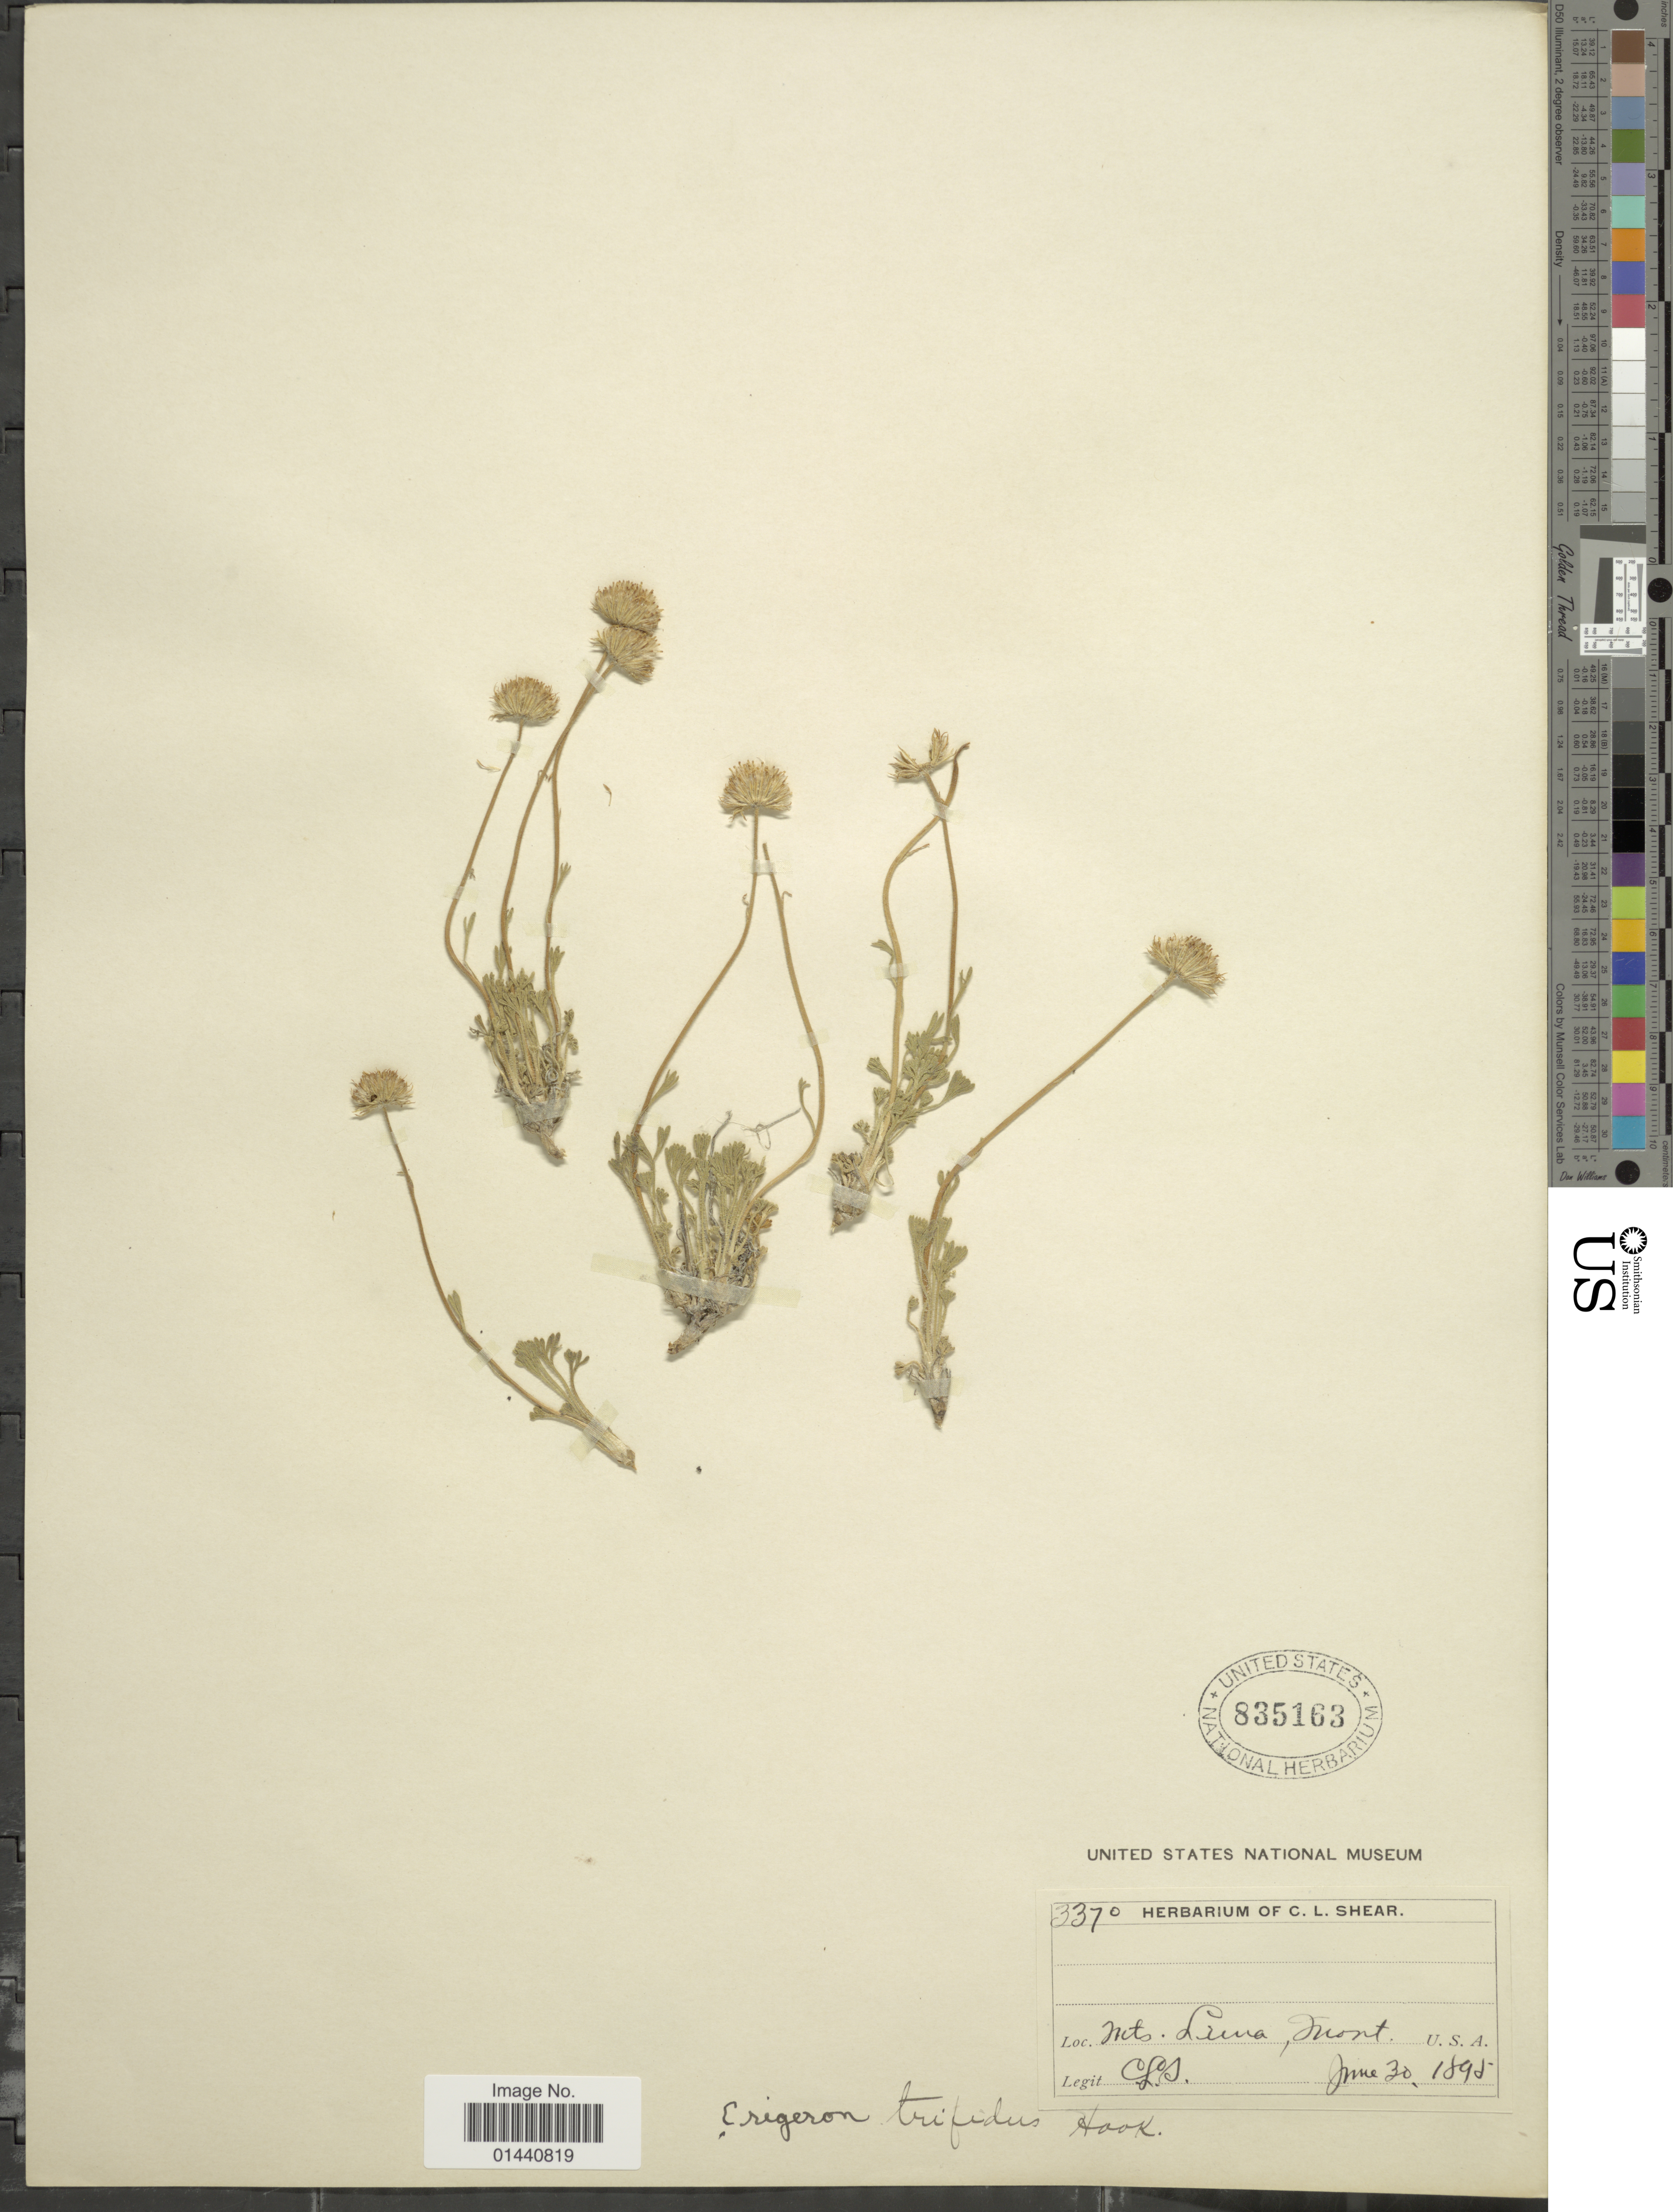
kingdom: Plantae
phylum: Tracheophyta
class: Magnoliopsida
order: Asterales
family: Asteraceae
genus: Erigeron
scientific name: Erigeron trifidus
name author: Hook.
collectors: C. L. Shear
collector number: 3370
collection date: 1895-06-30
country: United States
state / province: Montana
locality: Mts. Luna, Mont. U.S.A.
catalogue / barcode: US 835163